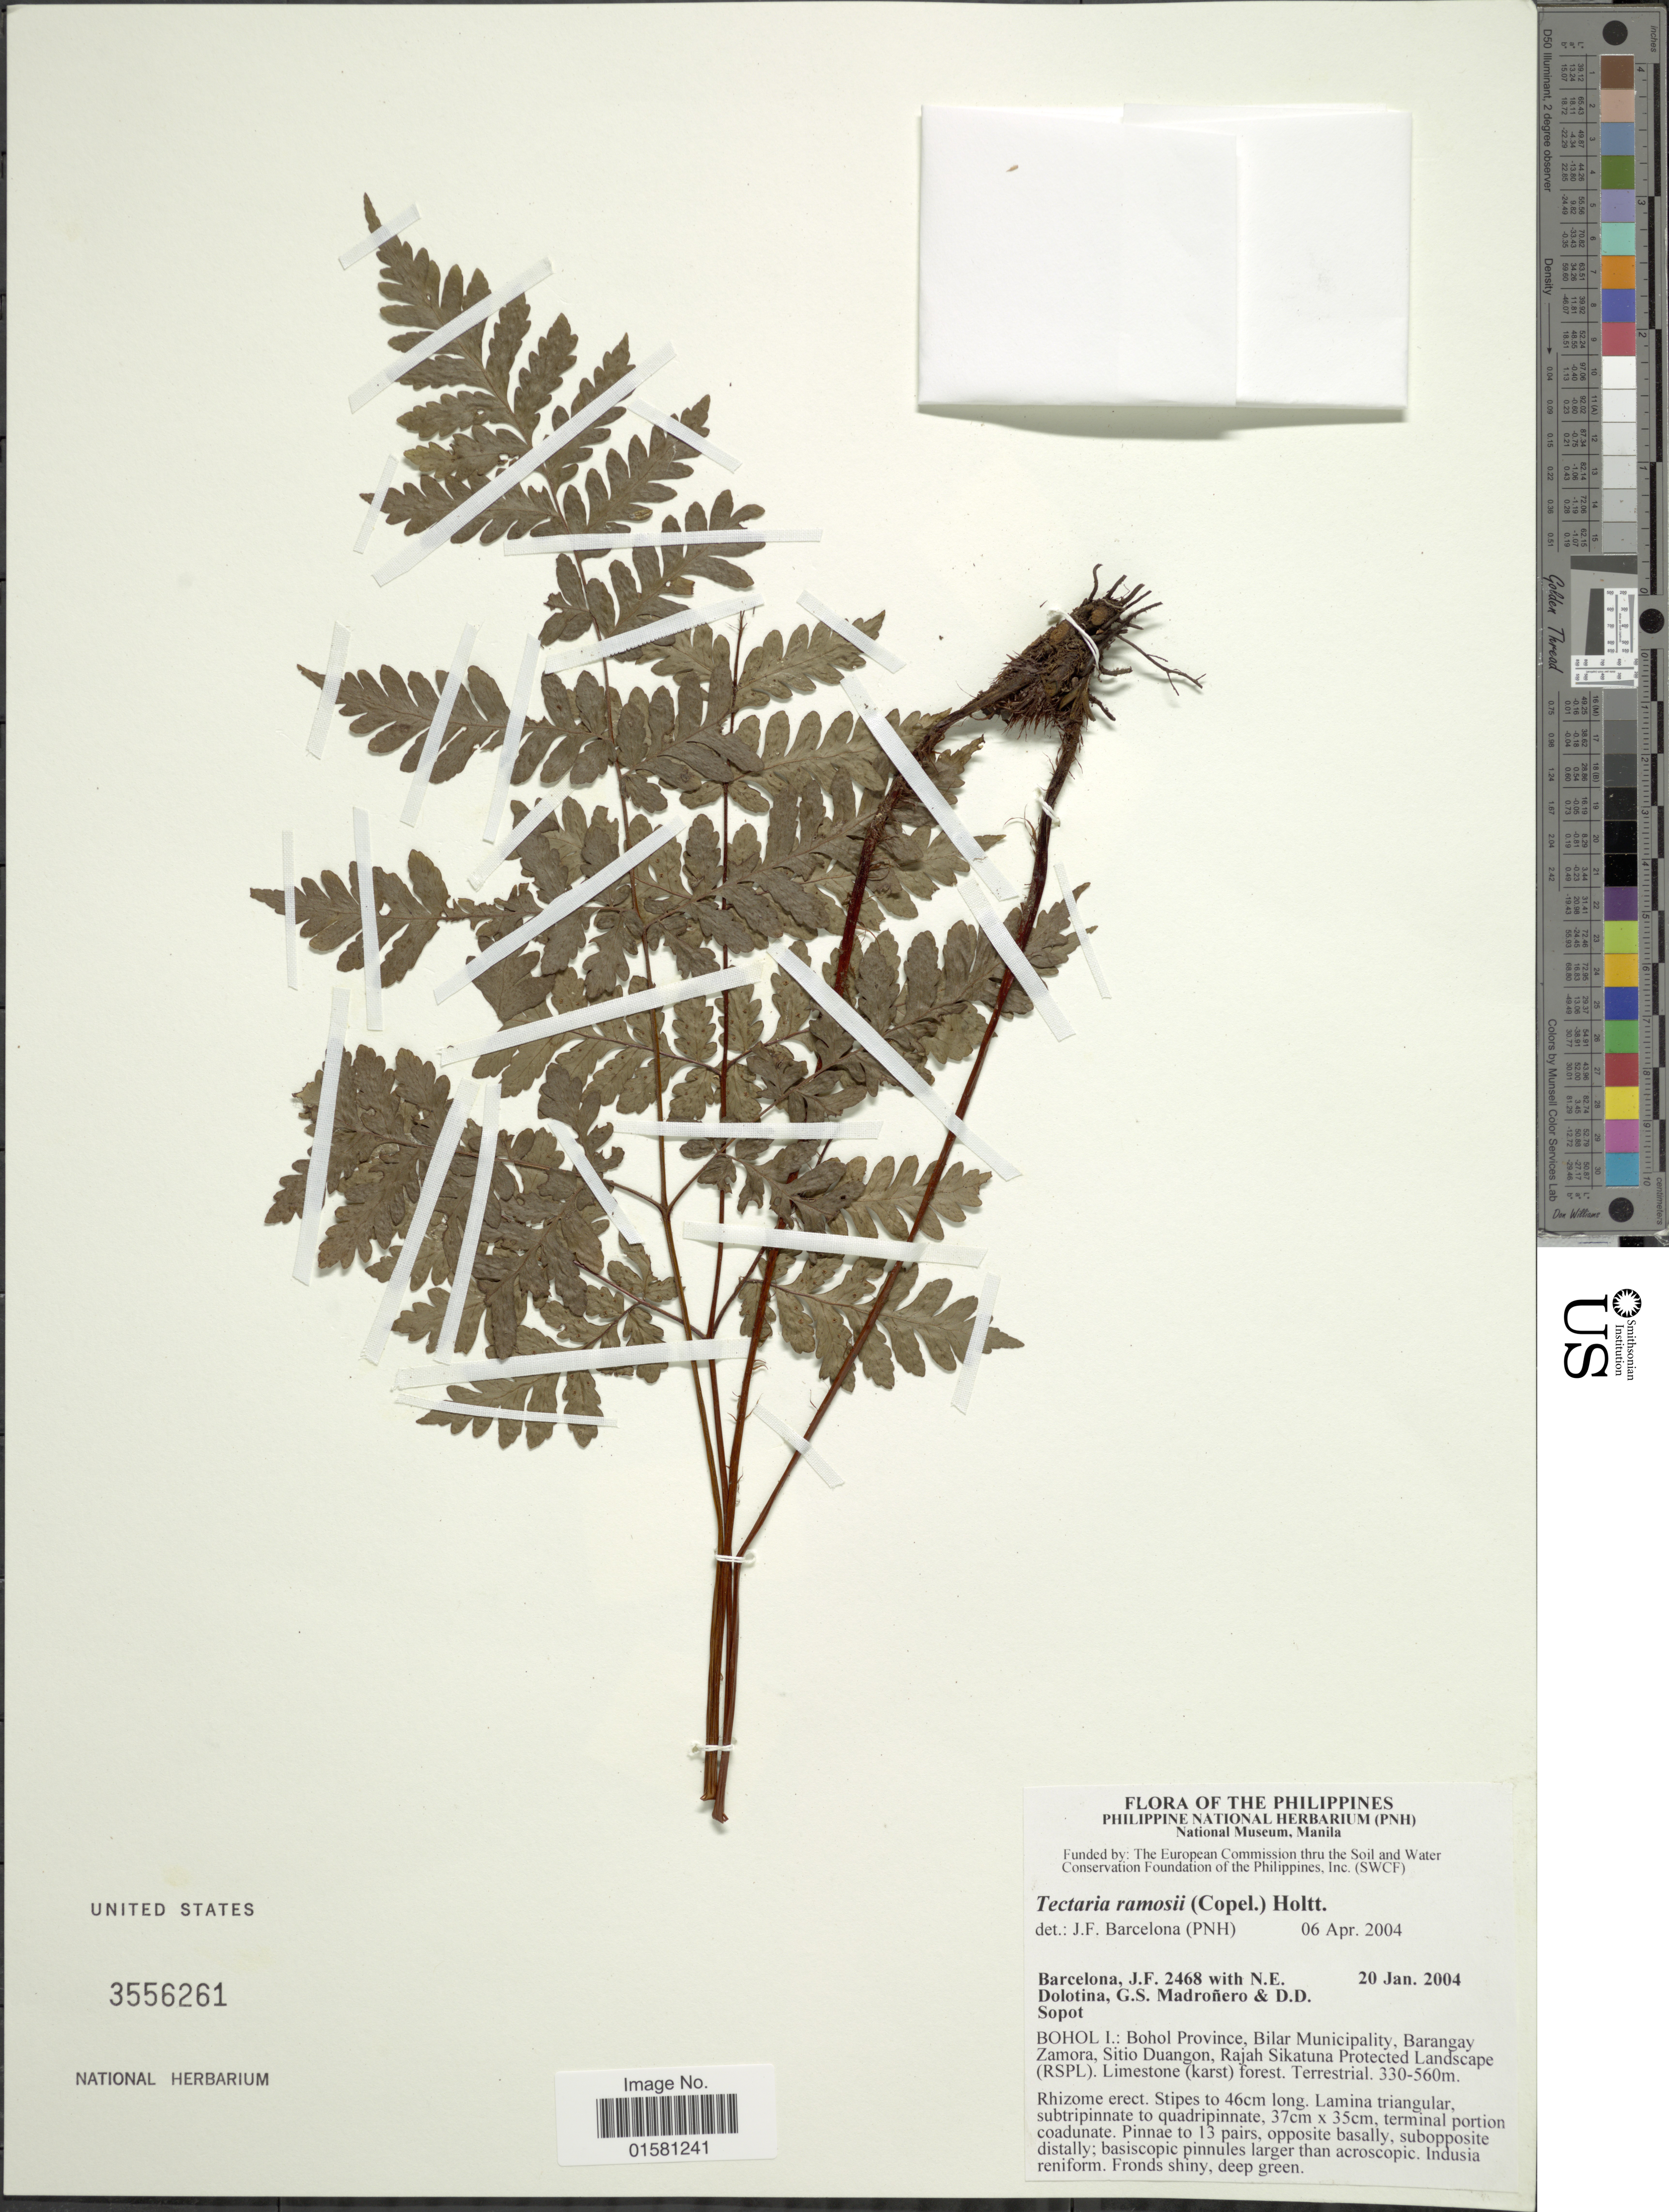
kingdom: Plantae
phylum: Tracheophyta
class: Polypodiopsida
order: Polypodiales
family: Tectariaceae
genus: Tectaria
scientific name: Tectaria ramosii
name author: (Colla)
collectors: J. F. Barcelona, N. Dolotina, G. Madroñero & D. Sopot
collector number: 2468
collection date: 2004-01-20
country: Philippines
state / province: Central Visayas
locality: Bohol I.: Bohol Province, Valencia Muncipality, Barangay Omjon, Rajah Sikatuna Protected Lanscape (RSPL)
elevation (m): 330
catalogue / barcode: US 3556261